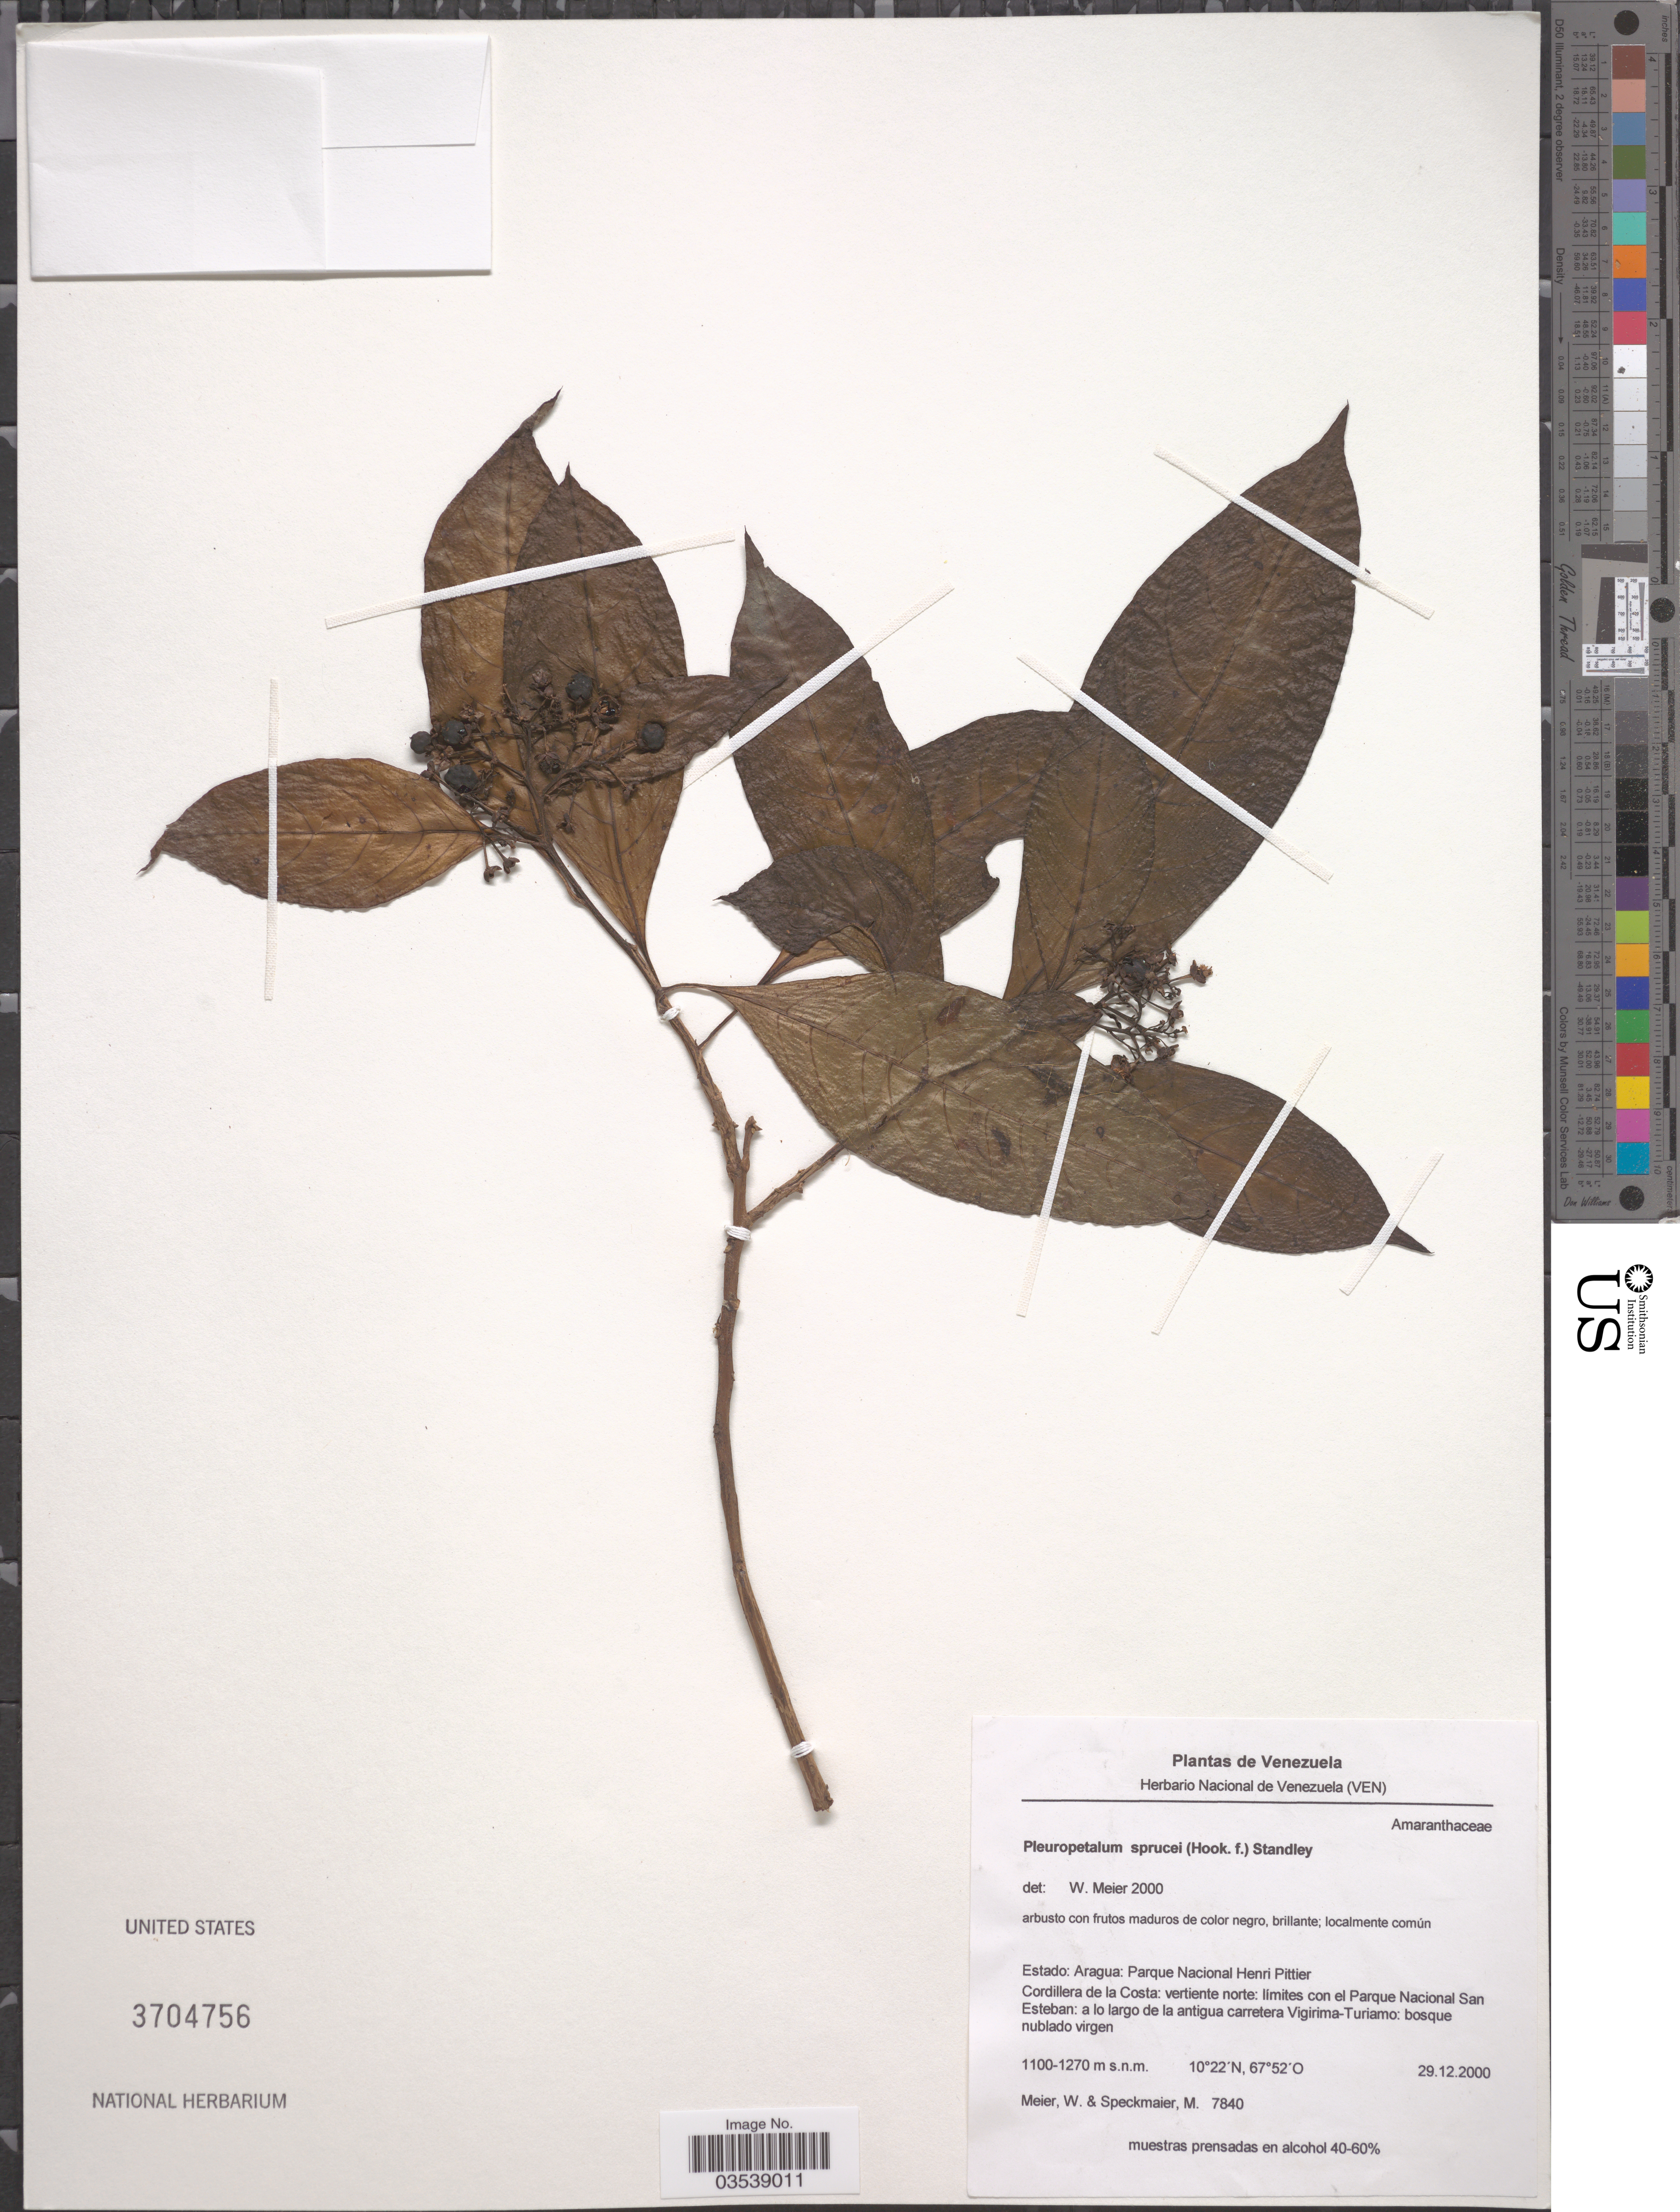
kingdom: Plantae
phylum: Tracheophyta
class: Magnoliopsida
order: Caryophyllales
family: Amaranthaceae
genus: Pleuropetalum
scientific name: Pleuropetalum sprucei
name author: (Hook. f.) Standl.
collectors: W. Meier & M. Speckmaier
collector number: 7840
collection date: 2000-12-29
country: Venezuela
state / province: Aragua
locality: Parque Nacional Henri Pittier. Cordillera de la Costa: vertiente norte: límites con el Parque Nacional San Esteban: a lo largo de la antigua carretera Vigirima-Turiamo.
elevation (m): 1100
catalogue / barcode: US 3704756